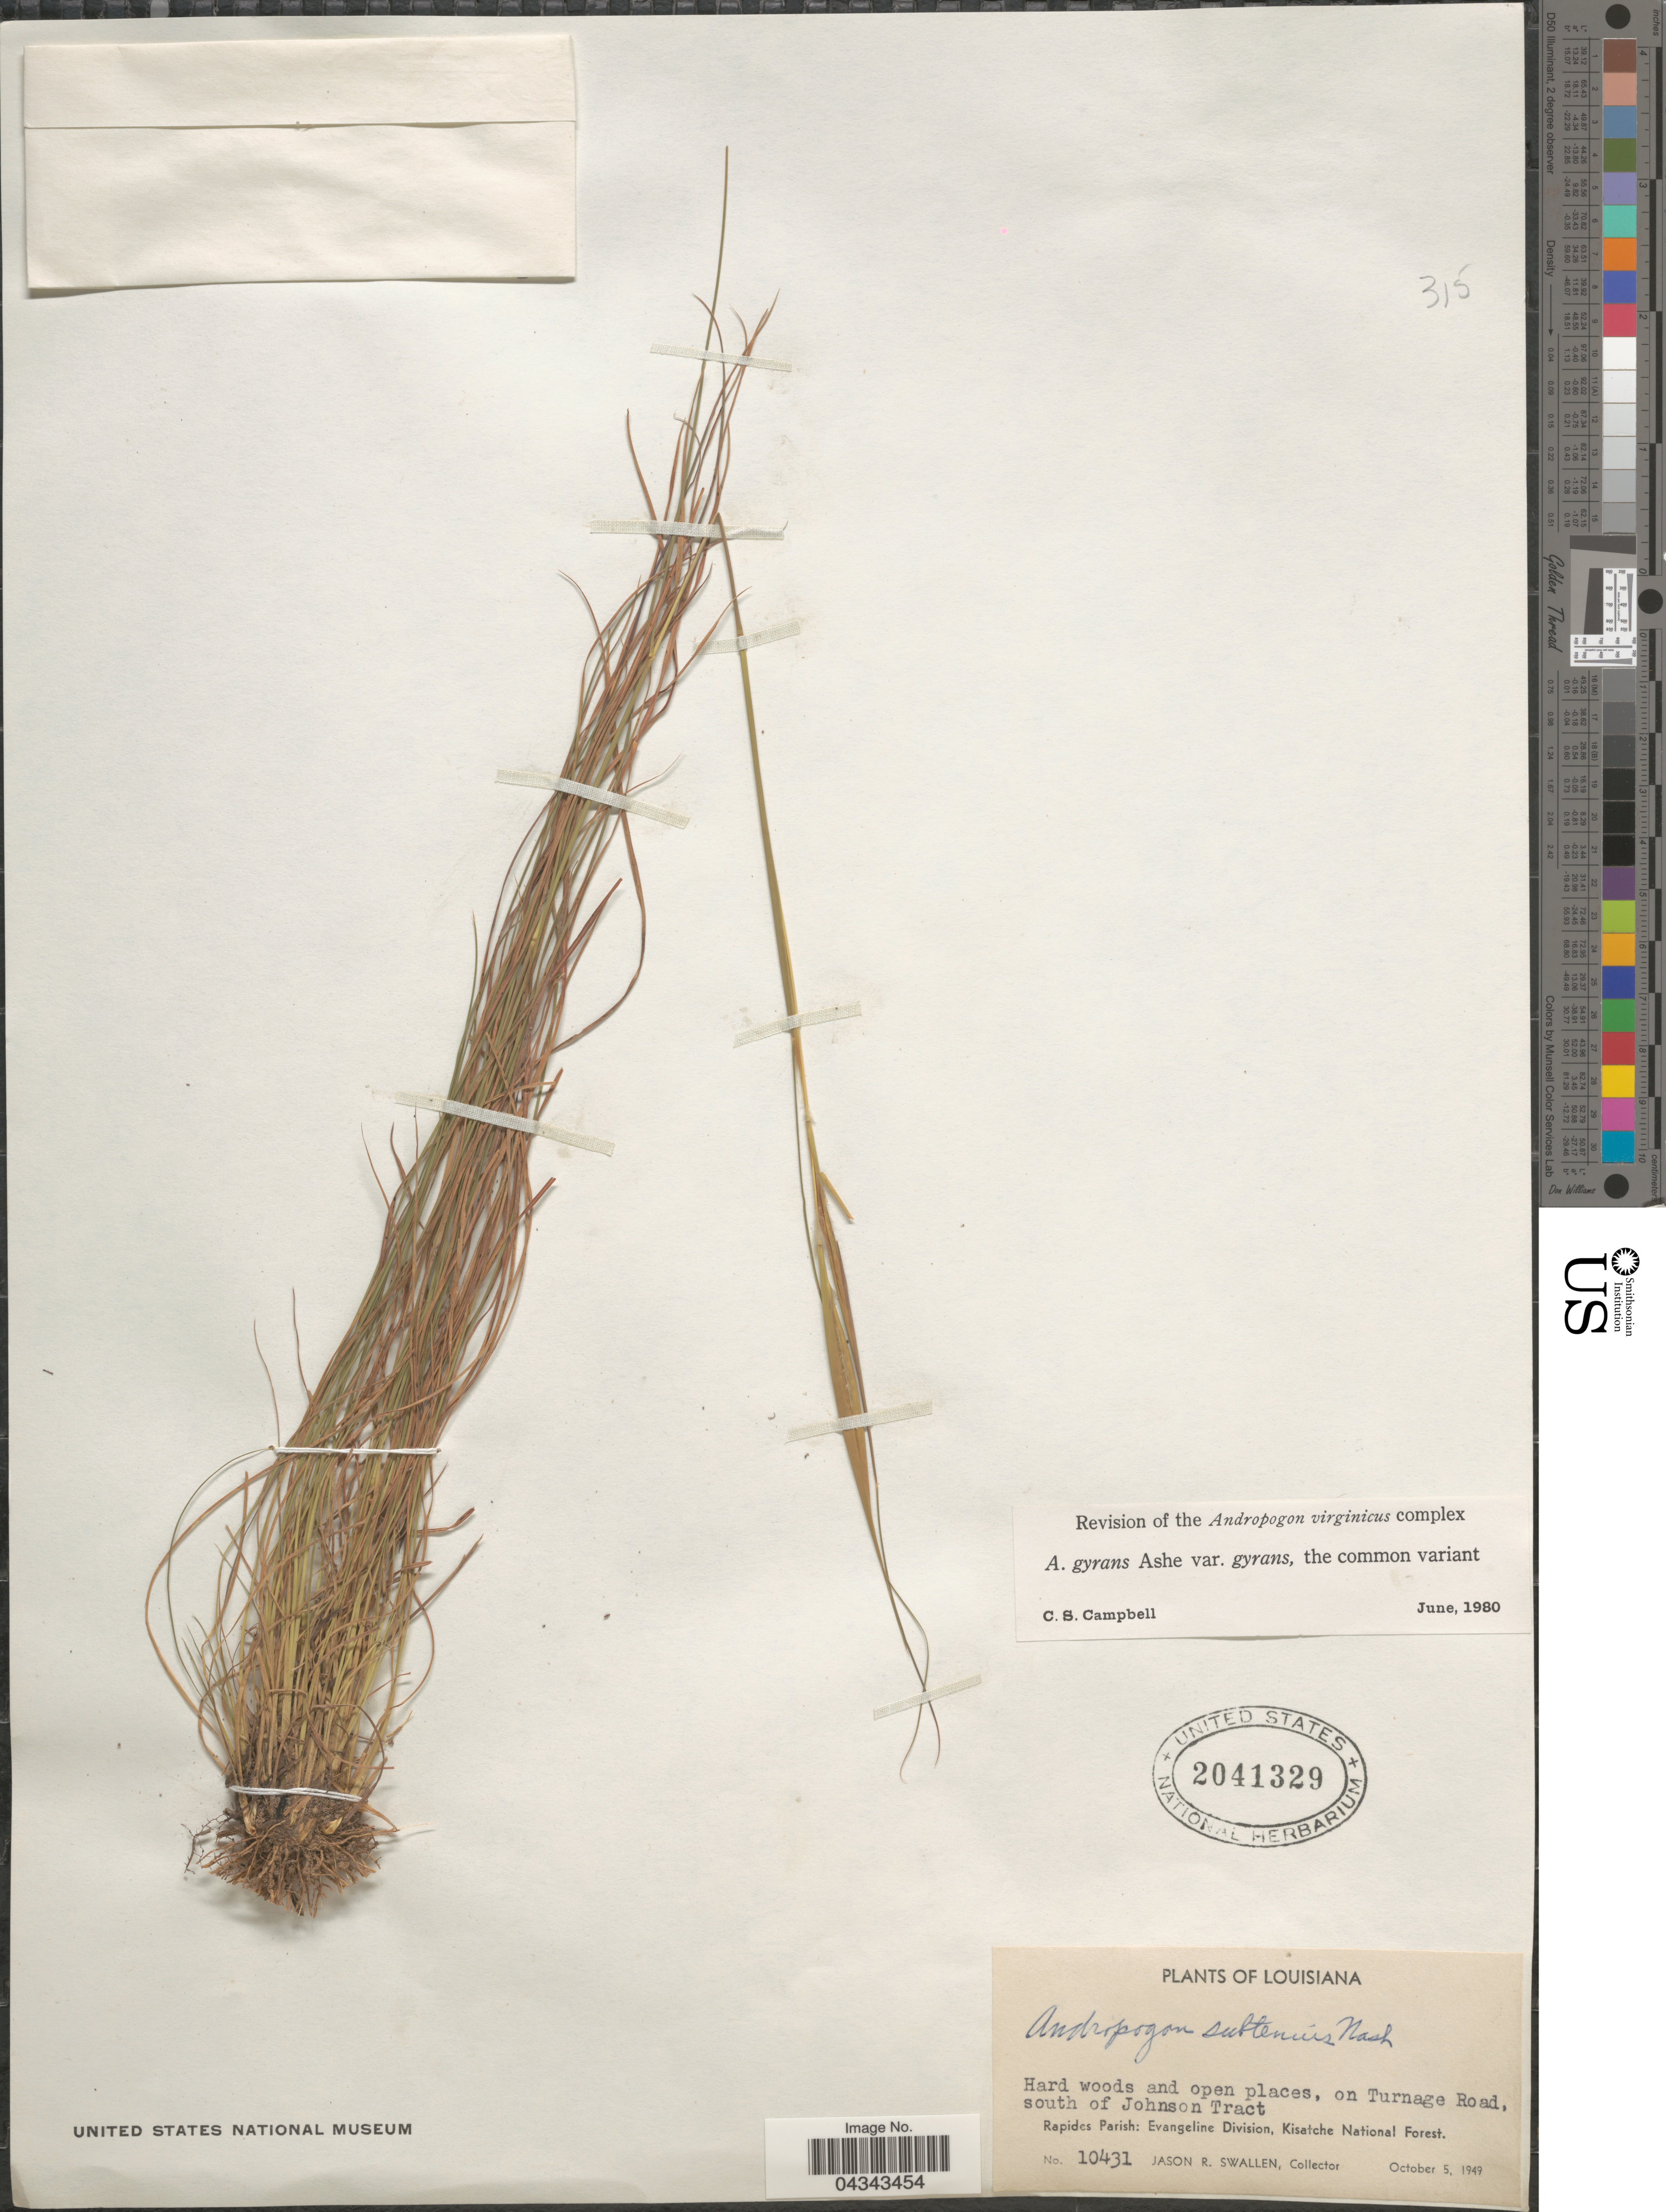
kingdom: Plantae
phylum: Tracheophyta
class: Liliopsida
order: Poales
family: Poaceae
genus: Andropogon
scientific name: Andropogon gyrans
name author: Ashe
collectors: J. R. Swallen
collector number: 10431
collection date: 1949-10-05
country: United States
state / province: Louisiana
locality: On Turnage Road, south of Johnson Tract. Rapides Parish: Evangeline Division, Kisatche National Forest.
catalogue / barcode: US 2041329